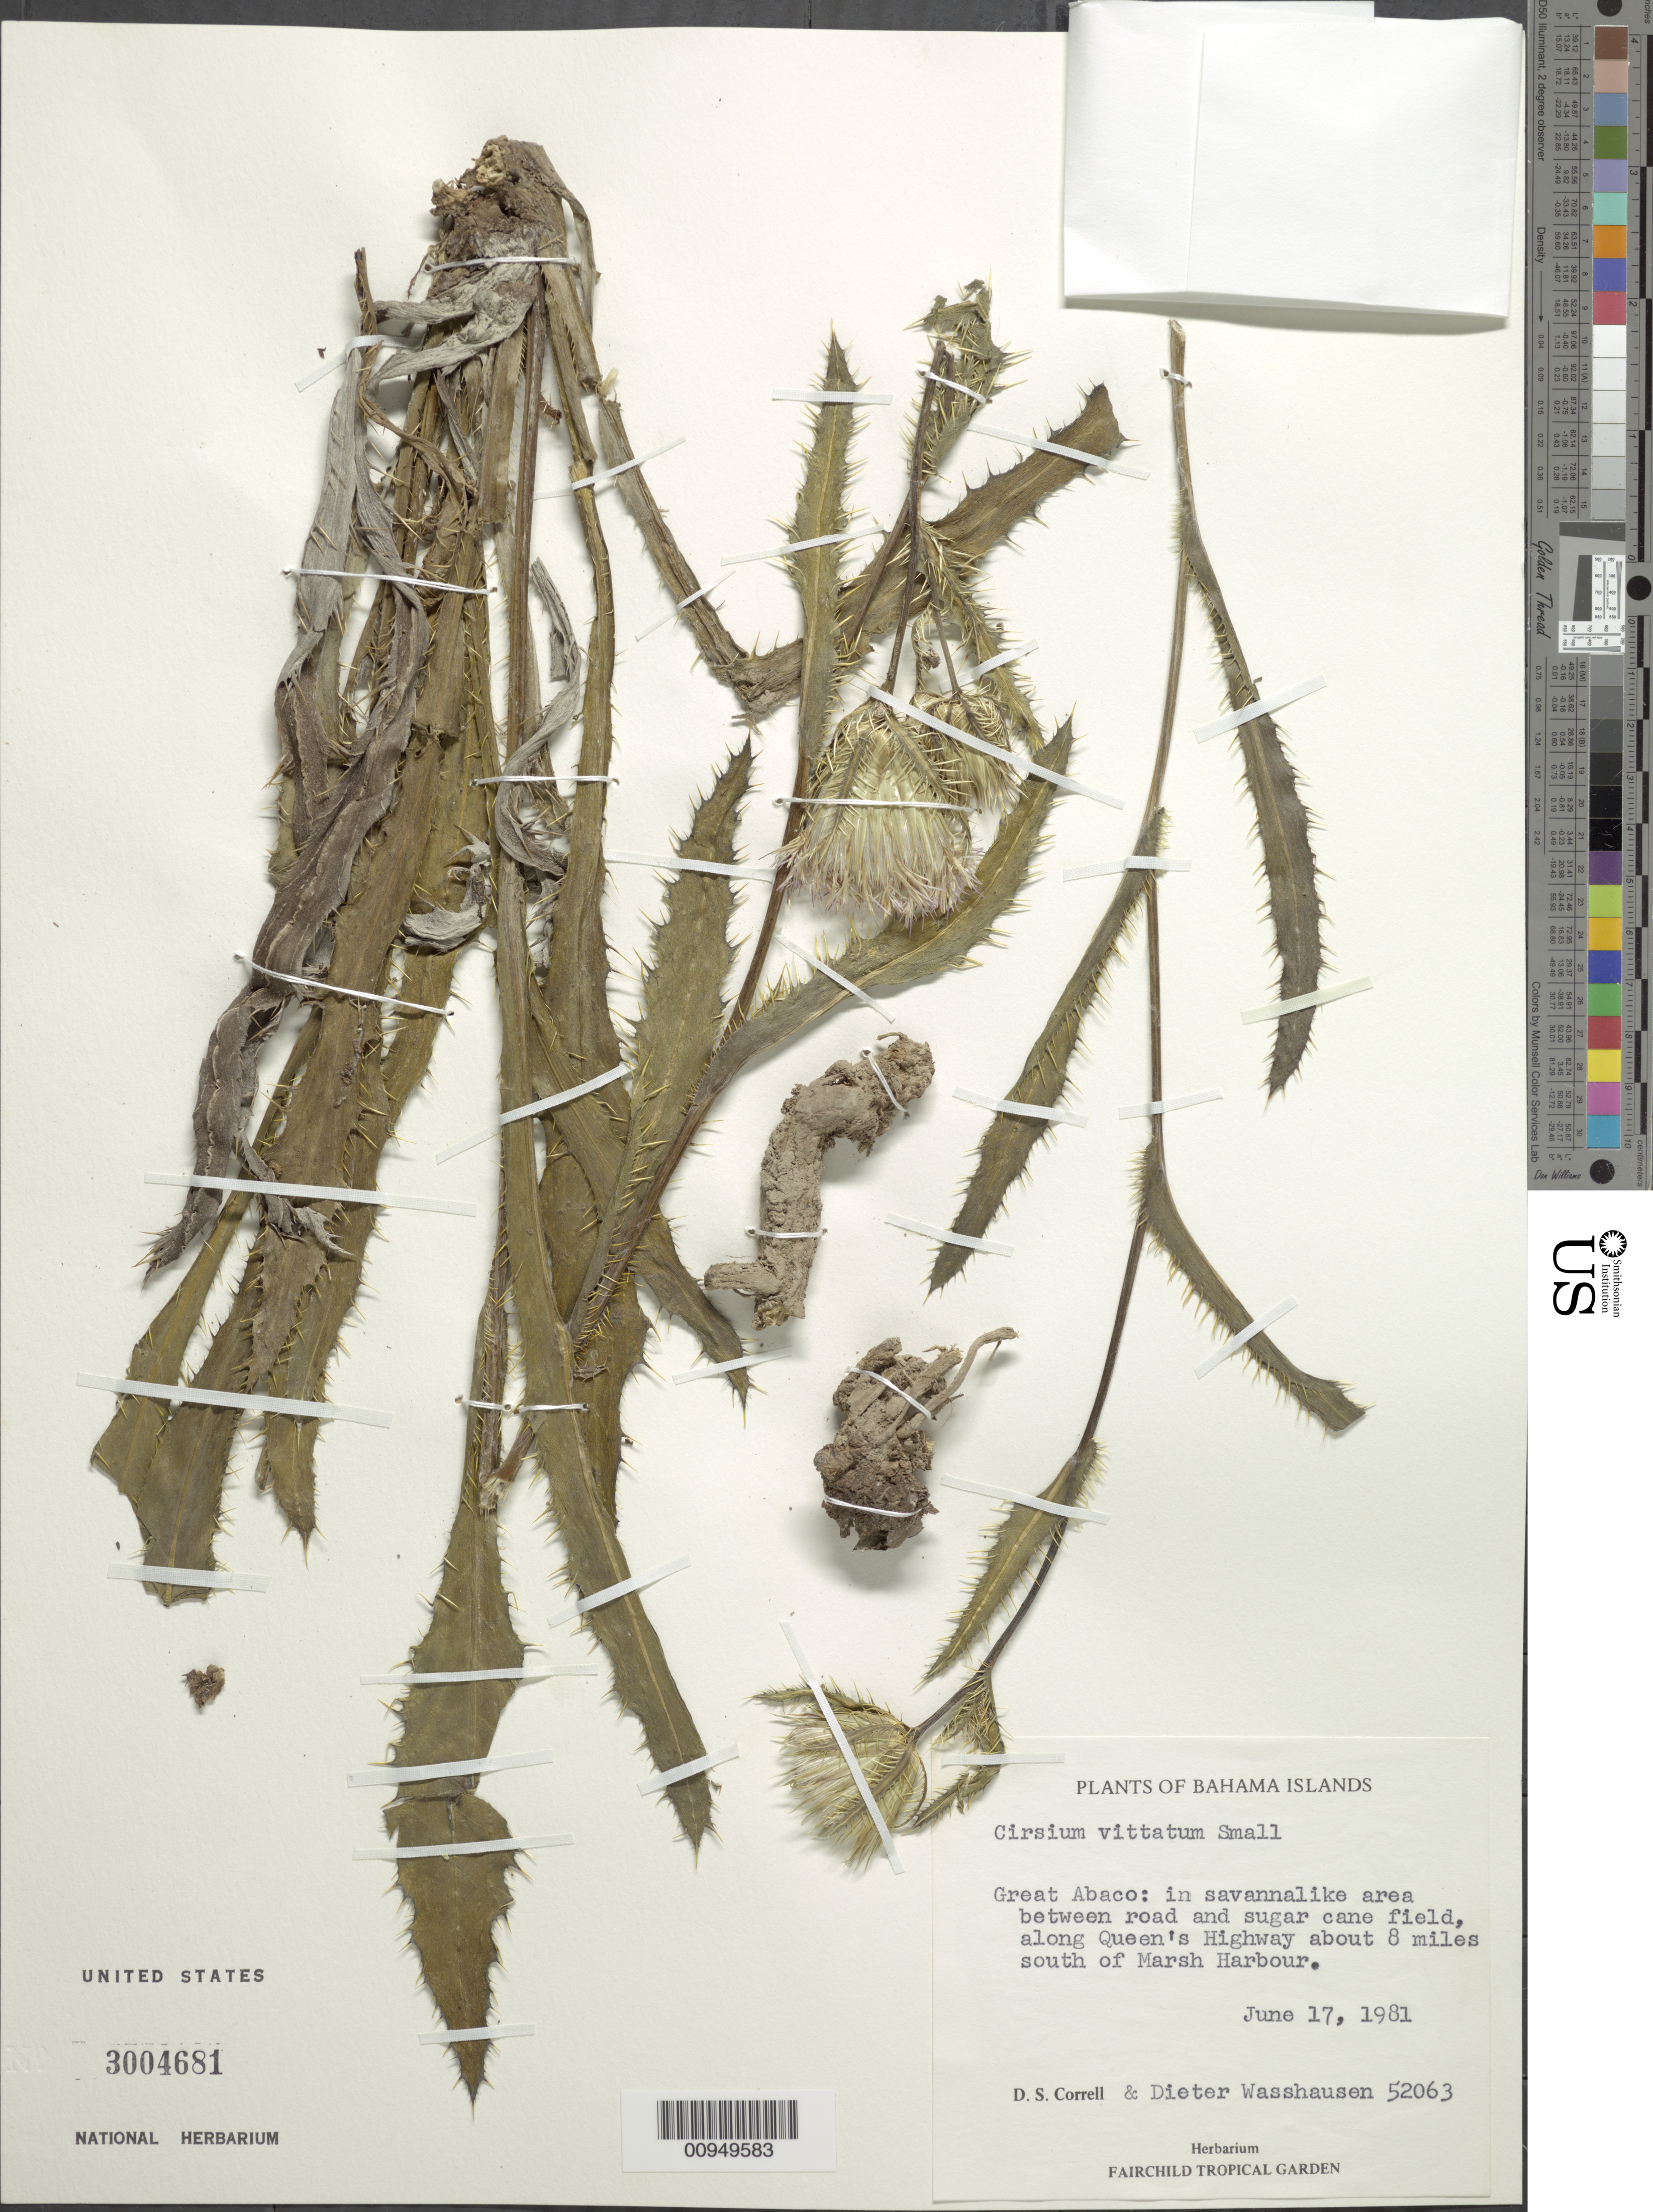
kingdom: Plantae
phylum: Tracheophyta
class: Magnoliopsida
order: Asterales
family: Asteraceae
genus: Cirsium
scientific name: Cirsium horridulum var. vittatum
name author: (Small) R.W. Long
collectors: D. S. Correll & D. C. Wasshausen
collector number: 52063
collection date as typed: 17 Jun 1981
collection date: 1981-06-17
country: Bahamas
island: Great Abaco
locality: Along Queen's Highway about 8 miles S of Marsh Harbour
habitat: In savannalike area between road and sugar cane field along highway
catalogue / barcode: US 3004681